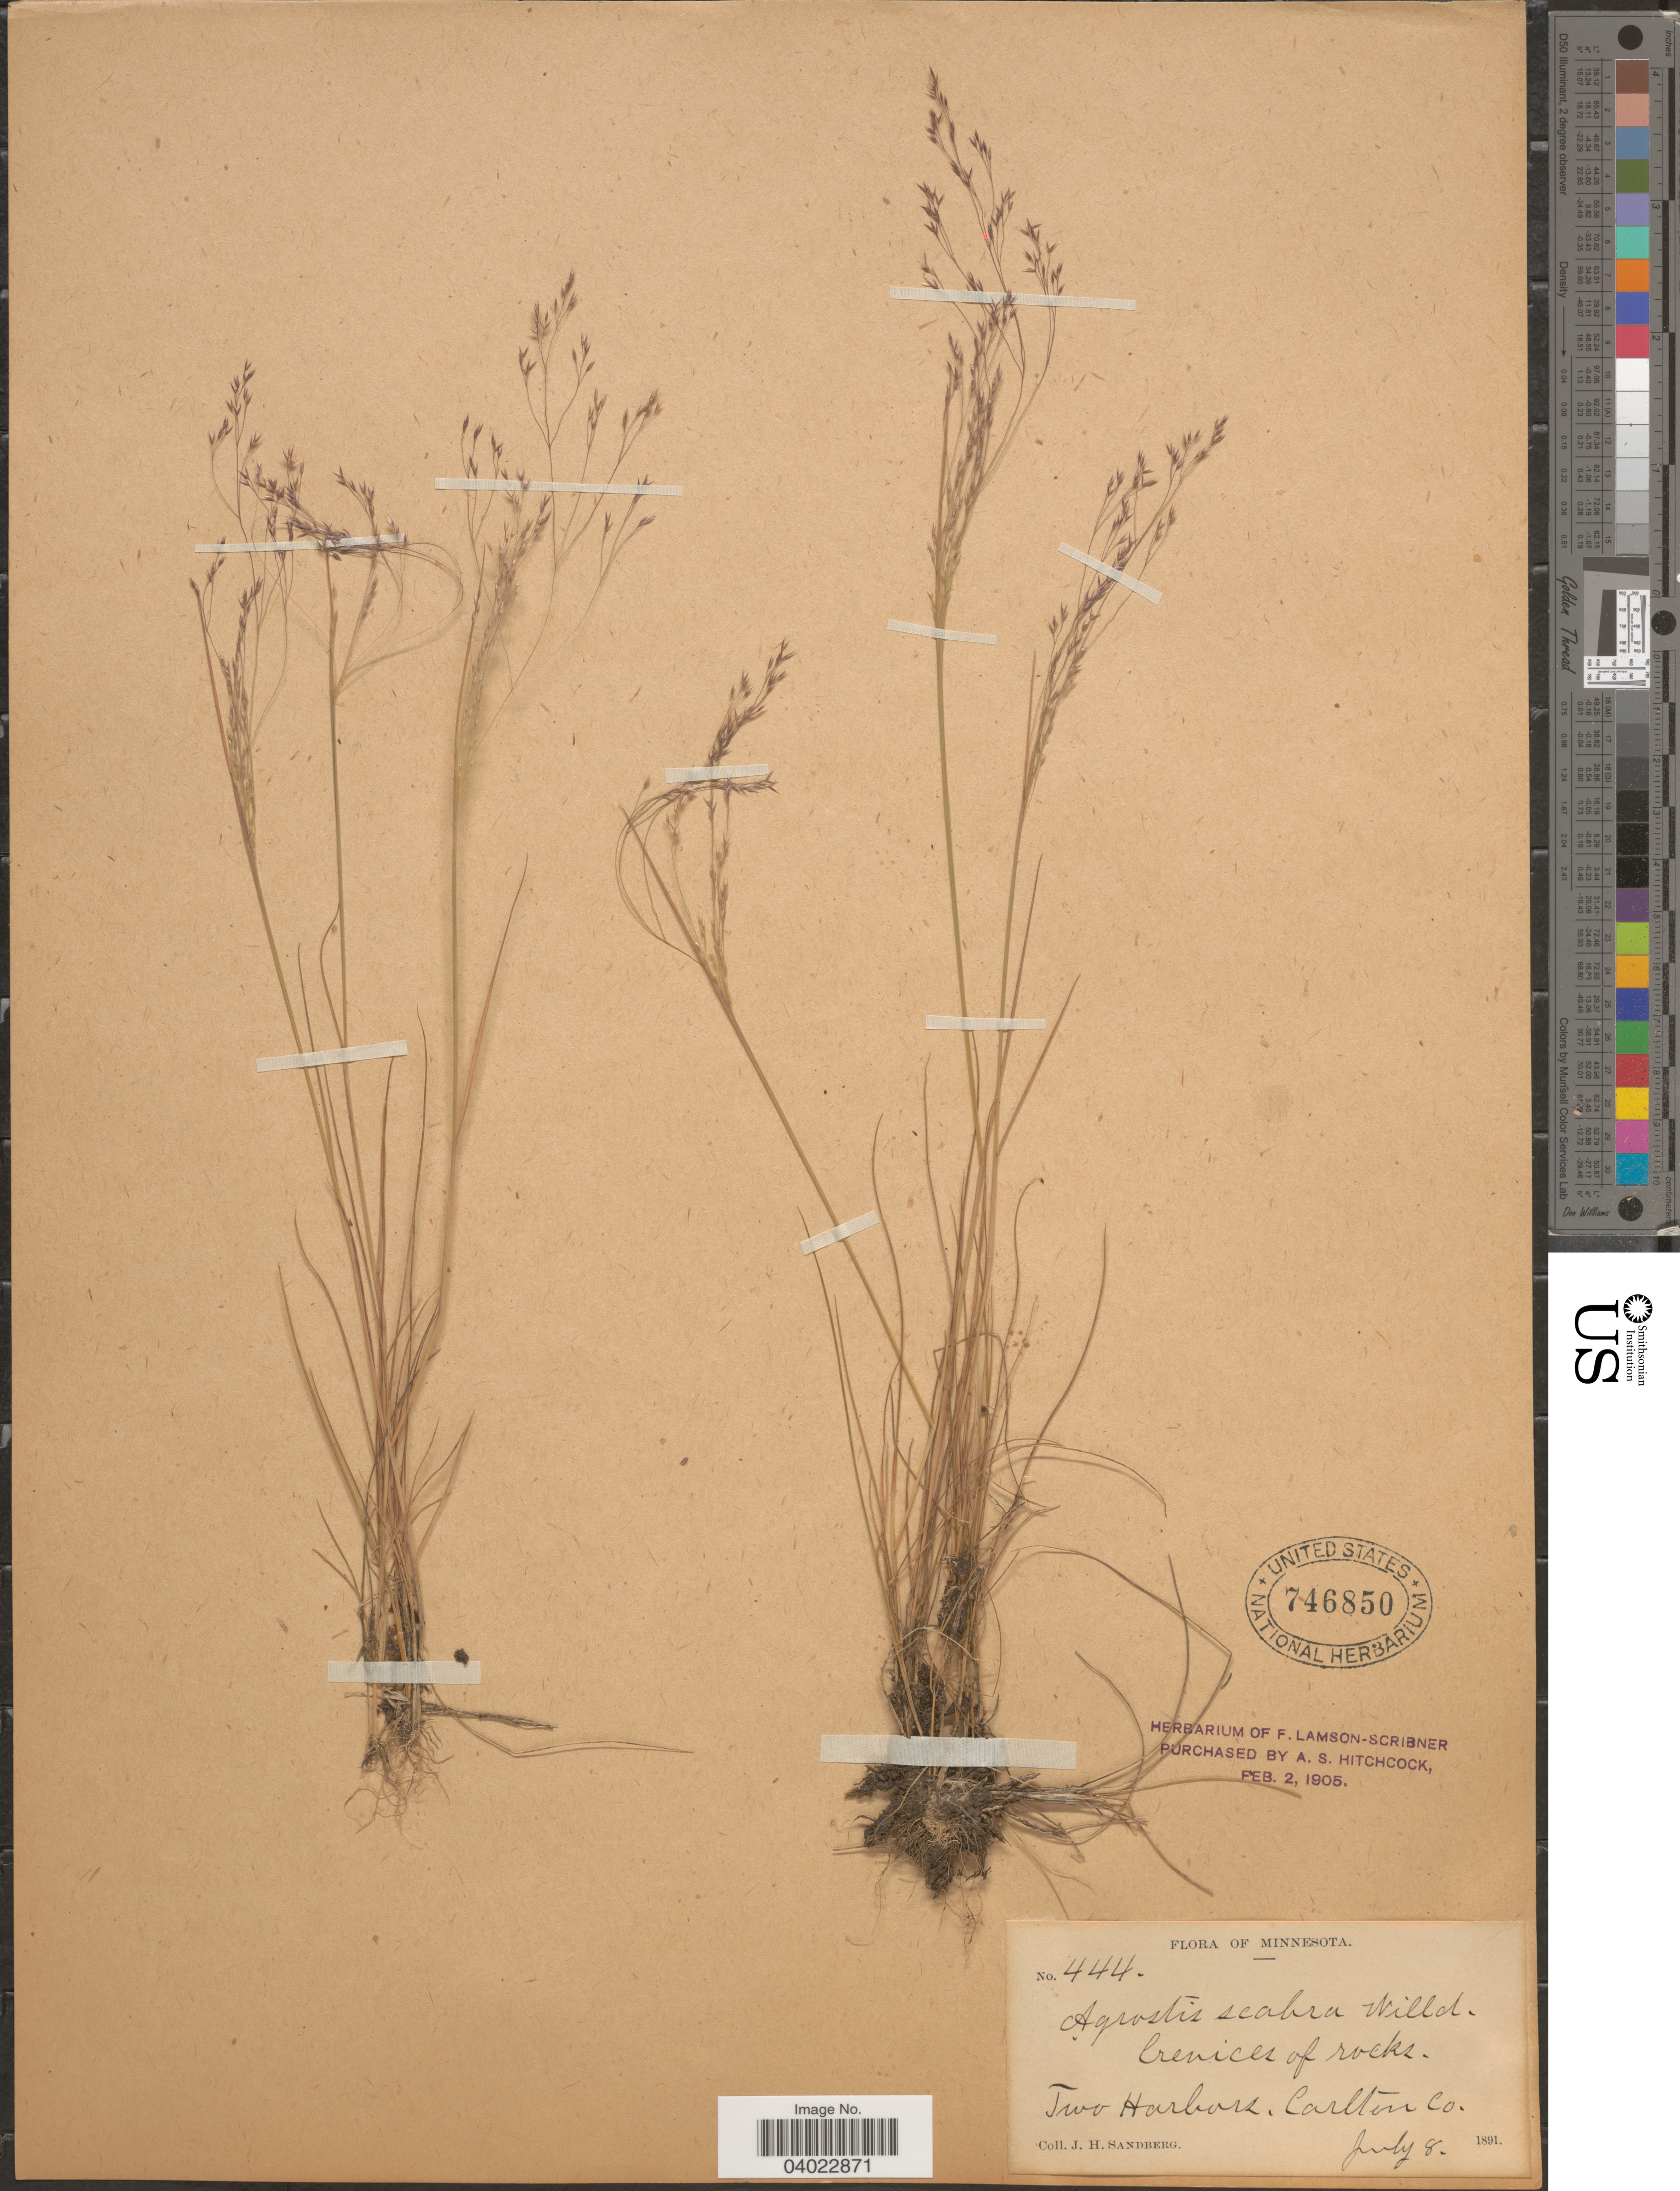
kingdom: Plantae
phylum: Tracheophyta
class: Liliopsida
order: Poales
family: Poaceae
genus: Agrostis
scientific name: Agrostis scabra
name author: Willd.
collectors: J. H. Sandberg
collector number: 444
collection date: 1891-07-08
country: United States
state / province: Minnesota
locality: Two Harbors, Carlton Co.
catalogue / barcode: US 746850